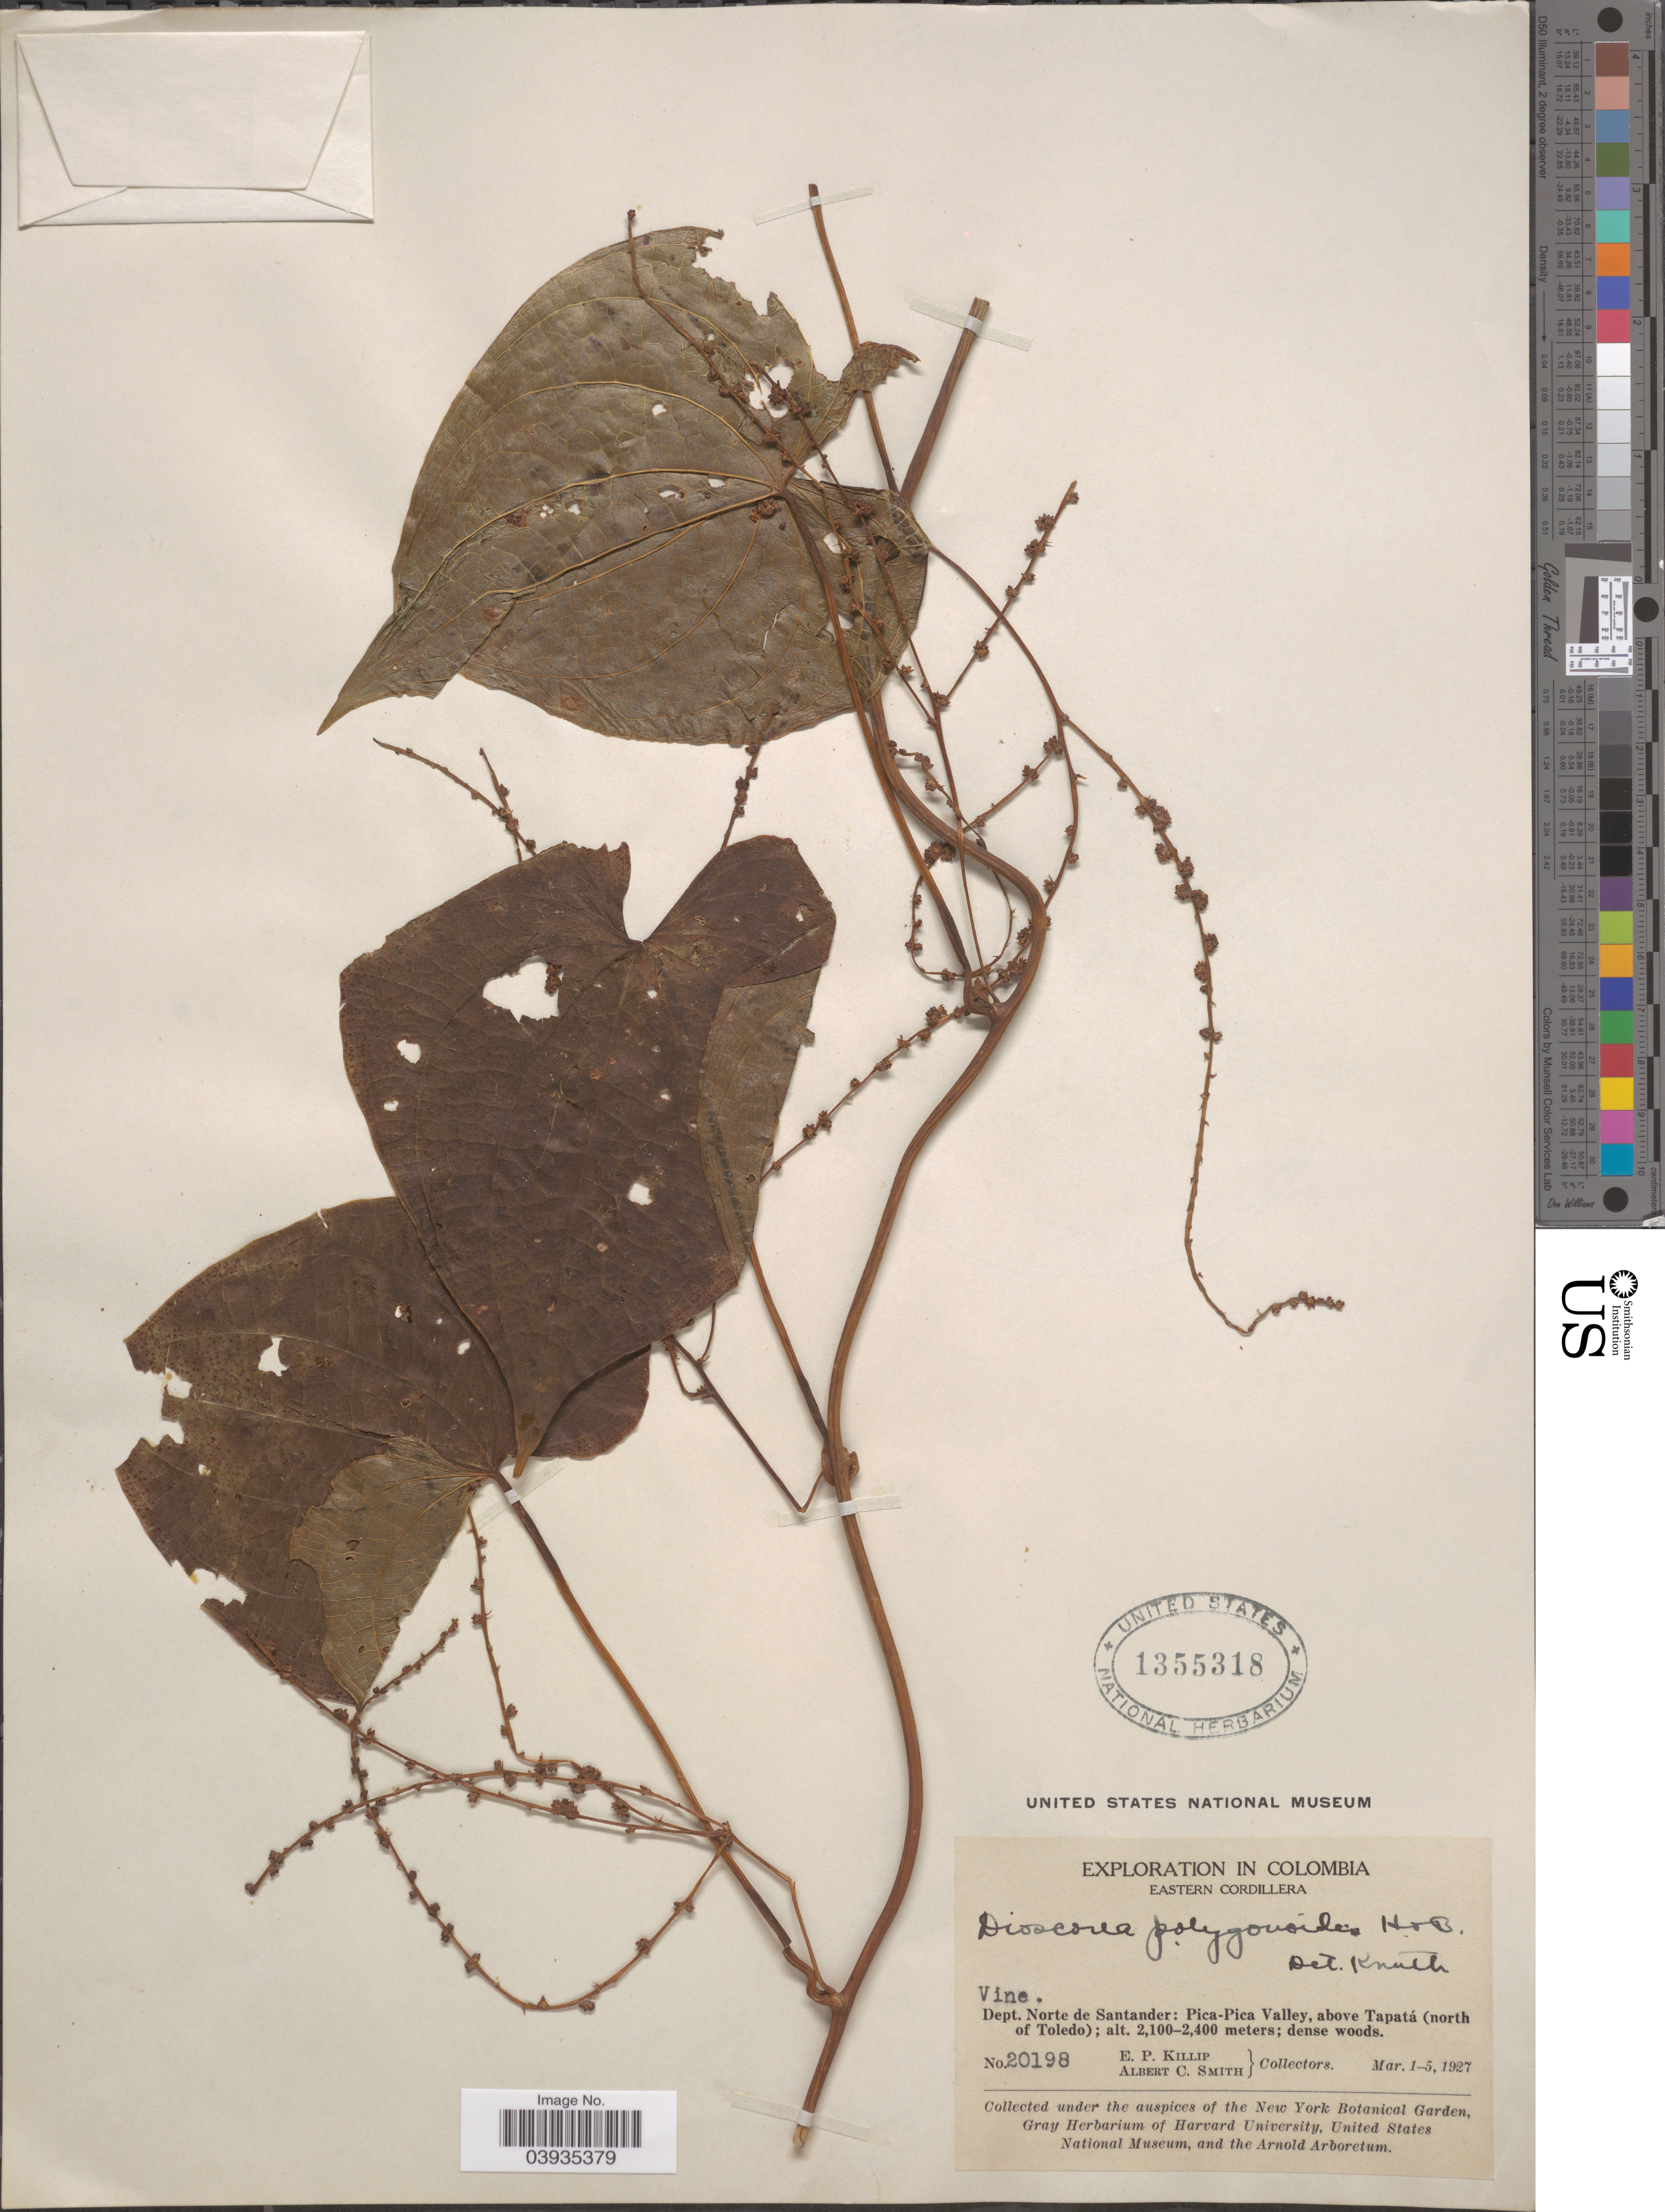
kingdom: Plantae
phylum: Tracheophyta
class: Liliopsida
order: Dioscoreales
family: Dioscoreaceae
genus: Dioscorea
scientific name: Dioscorea polygonoides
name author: Humb. & Bonpl. ex Willd.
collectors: E. P. Killip & A. C. Smith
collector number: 20198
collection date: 1927-03-01/1927-03-05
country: Colombia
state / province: Norte de Santander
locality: Eastern Cordillera. Dept. Norte de Santander: Pica-Pica Valley, above Tapatá (north of Toledo).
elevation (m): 2100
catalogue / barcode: US 1355318